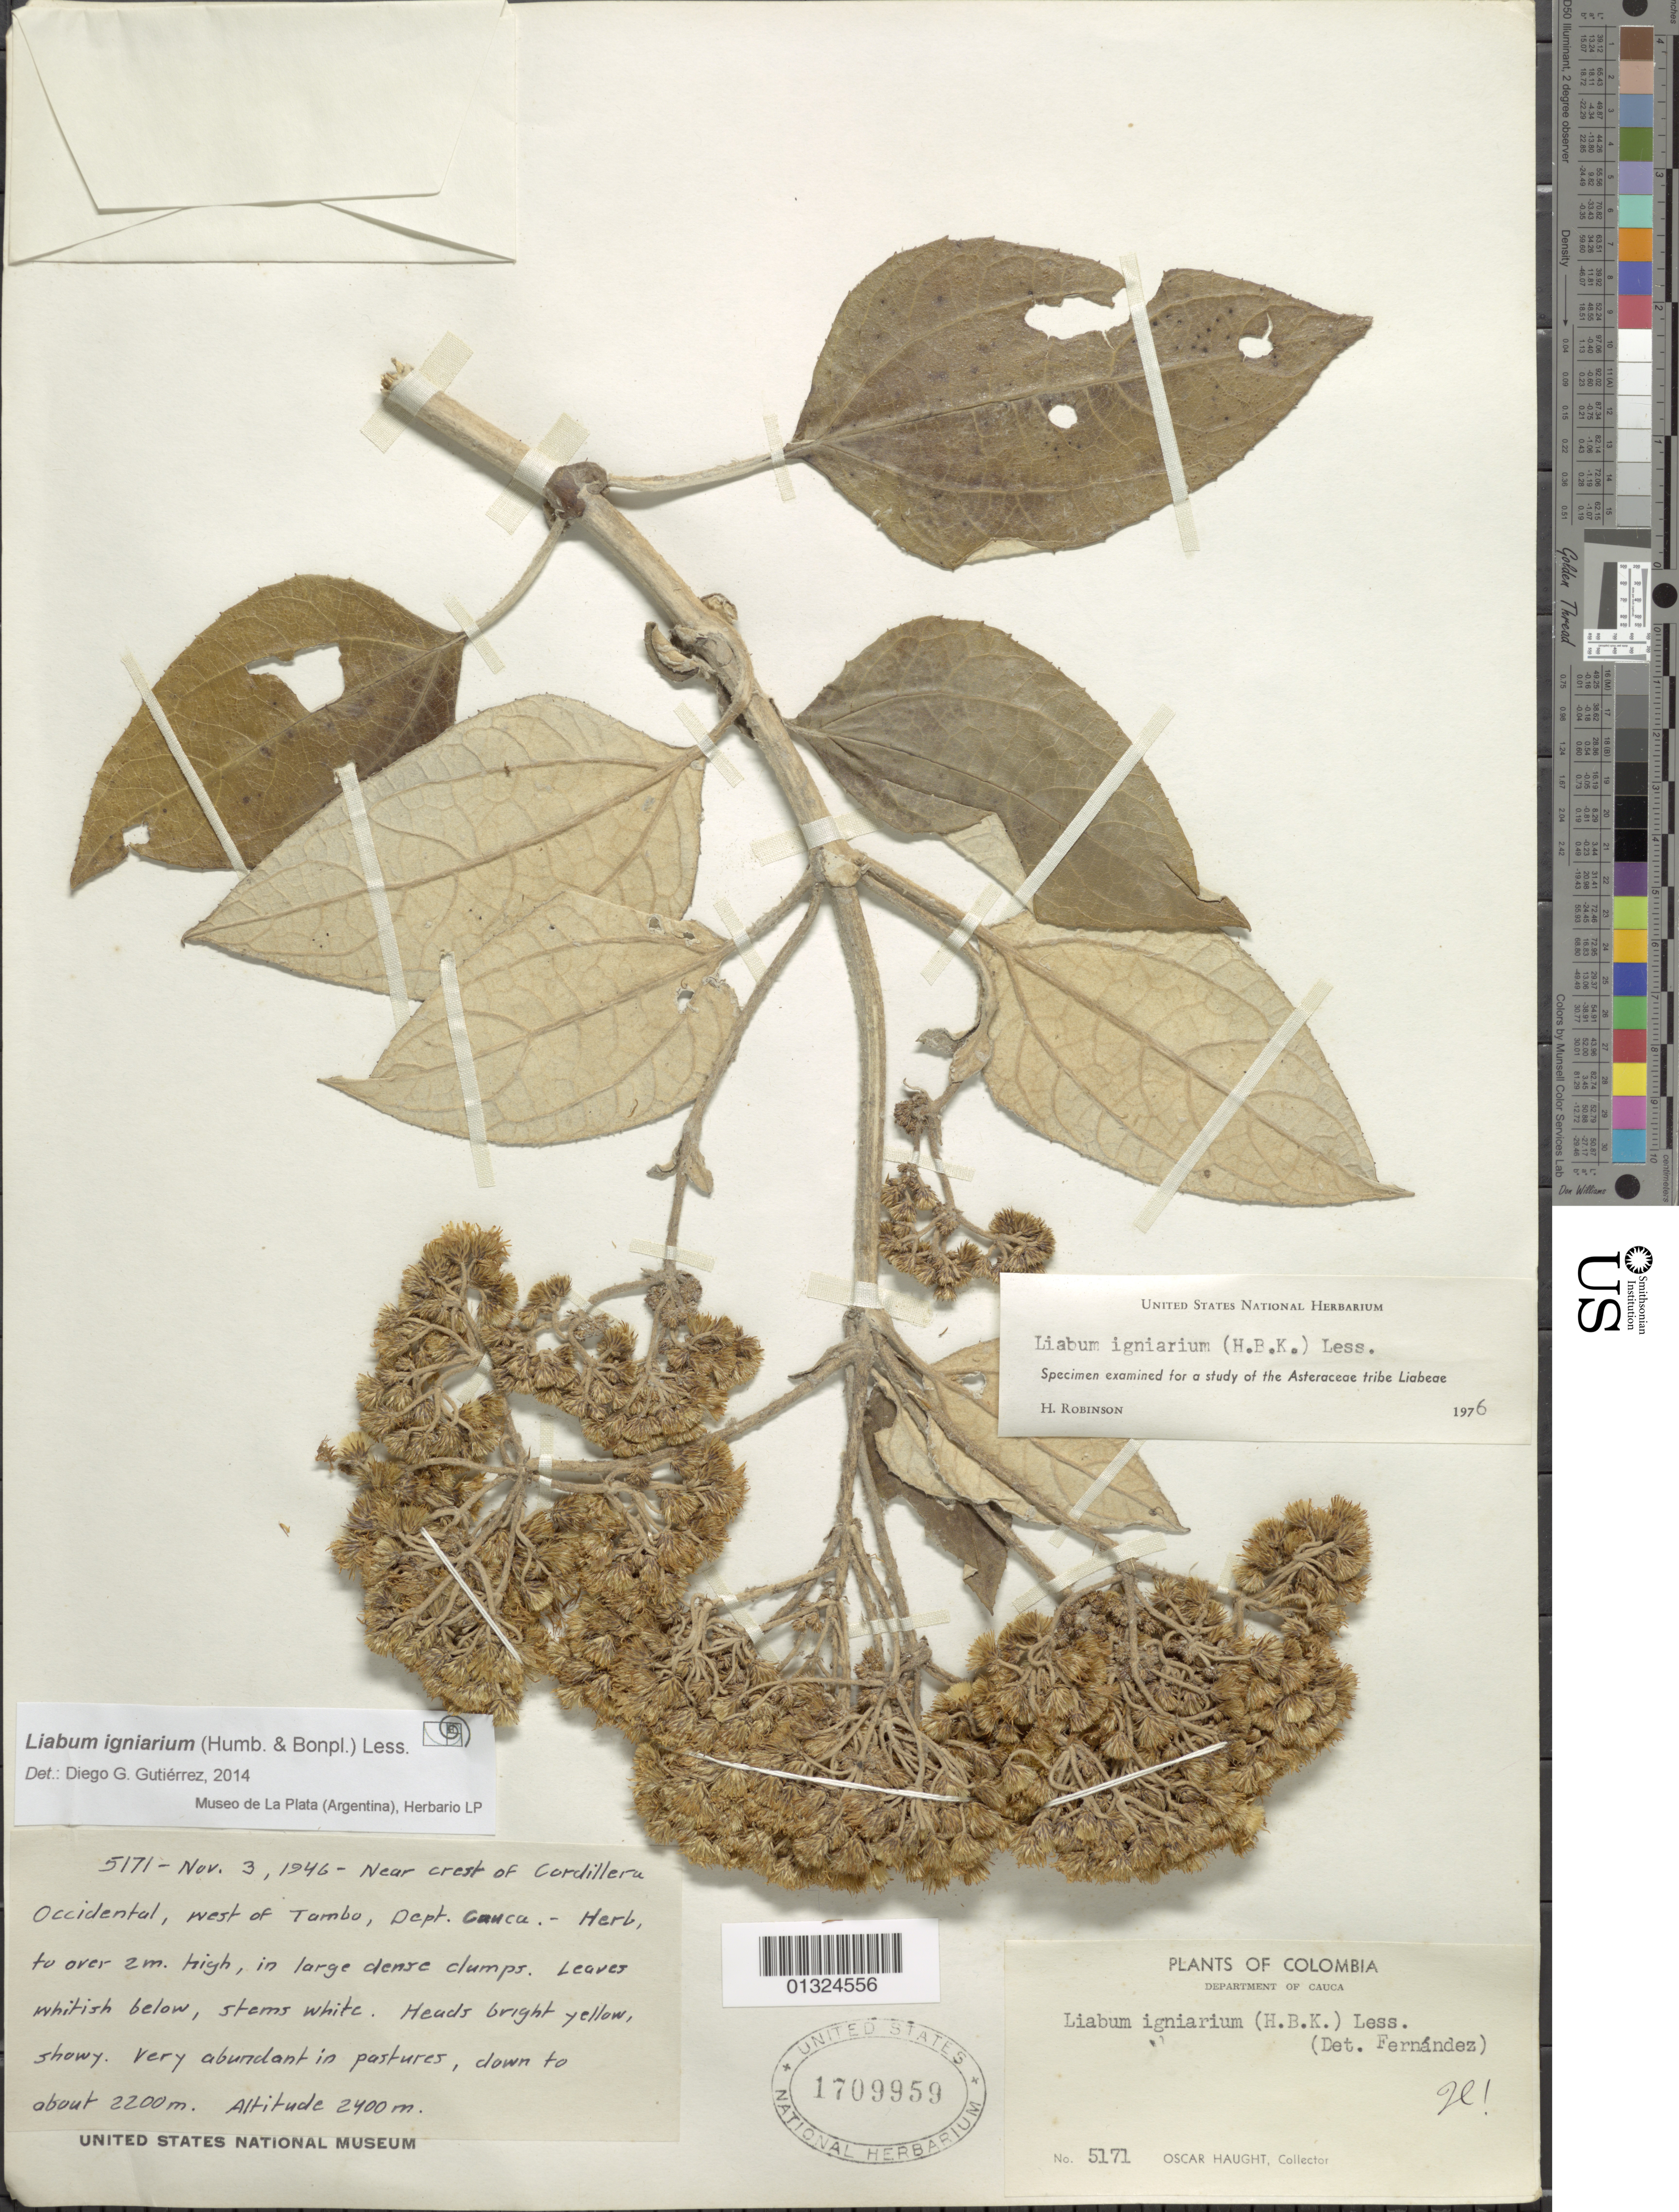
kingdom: Plantae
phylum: Tracheophyta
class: Magnoliopsida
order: Asterales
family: Asteraceae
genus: Liabum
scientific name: Liabum igniarium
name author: Less.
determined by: Gutierrez, D. G.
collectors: O. Haught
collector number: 5171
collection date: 1946-11-03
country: Colombia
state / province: Cauca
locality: Crest of Cordillera Occidental, west of Tambo.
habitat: In pastures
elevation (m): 2500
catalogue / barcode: US 1709959